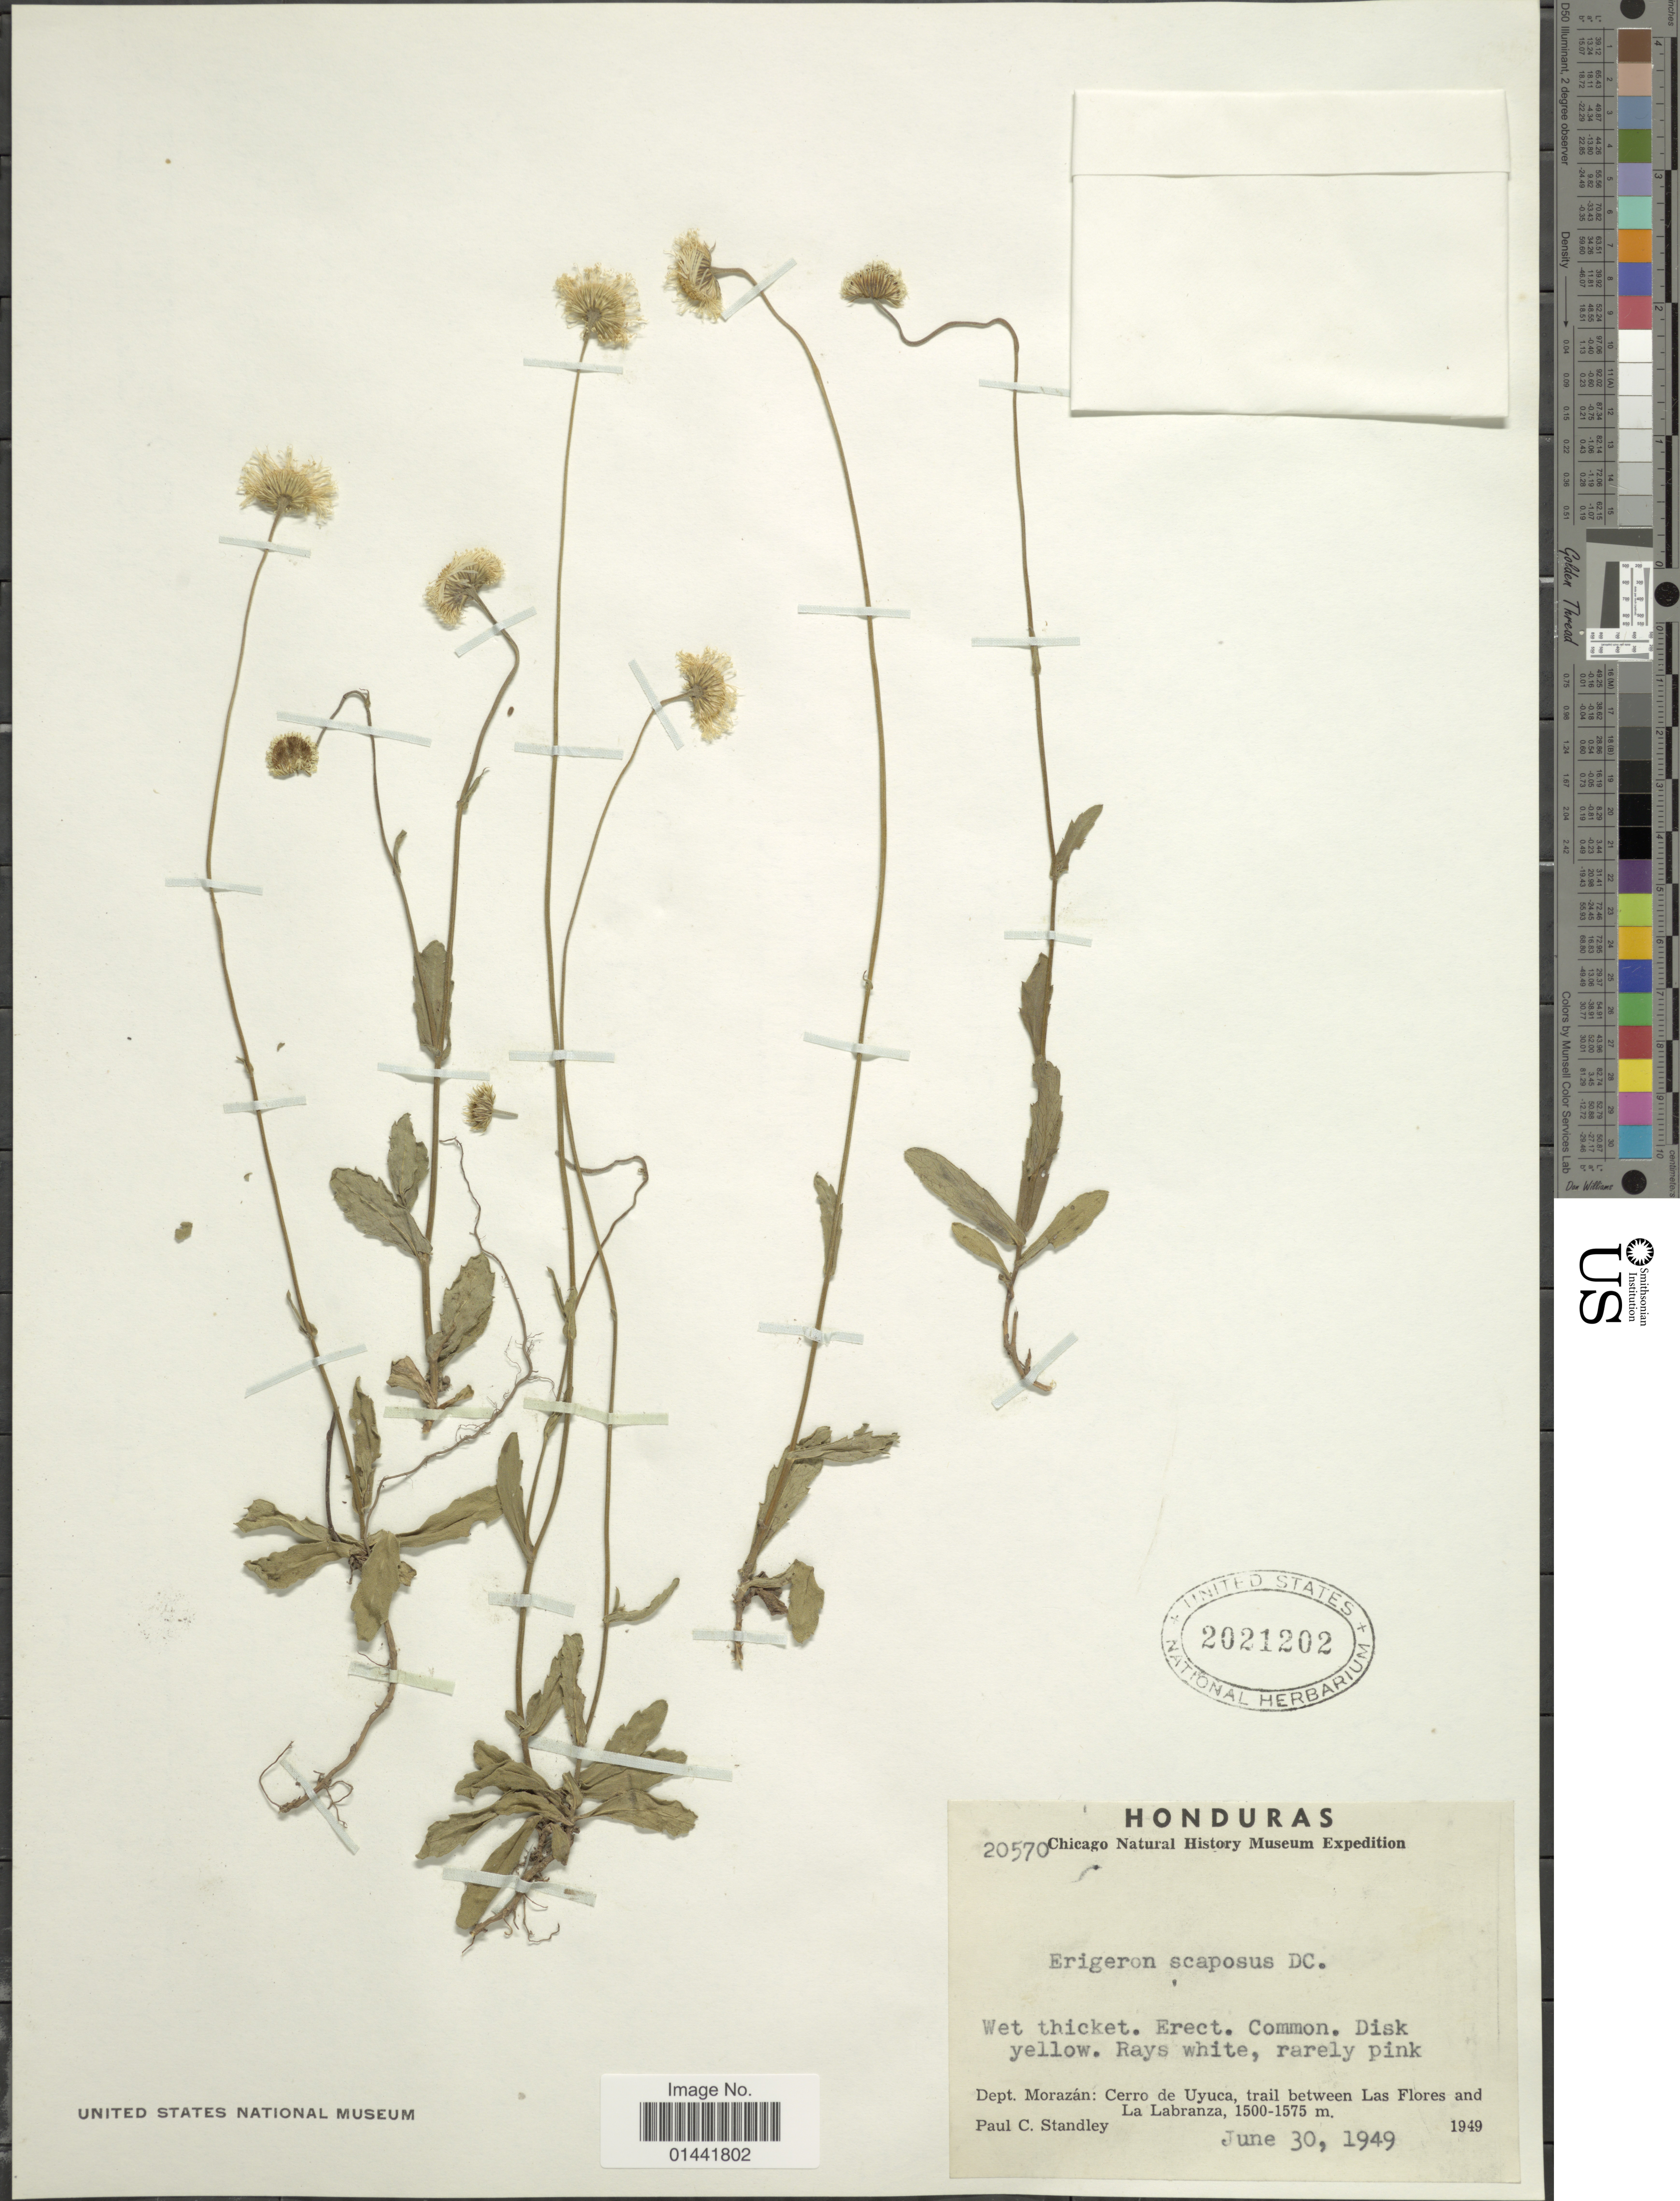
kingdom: Plantae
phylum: Tracheophyta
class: Magnoliopsida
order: Asterales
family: Asteraceae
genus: Erigeron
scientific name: Erigeron scaposus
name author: DC.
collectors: P. C. Standley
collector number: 20570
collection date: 1949-06-30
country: Honduras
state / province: Fco. Morazán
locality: Wet thicket, Dept. Morazán: Cerro de Uyuca, trail between Las Flores and La Labranza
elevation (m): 1500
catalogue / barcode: US 2021202